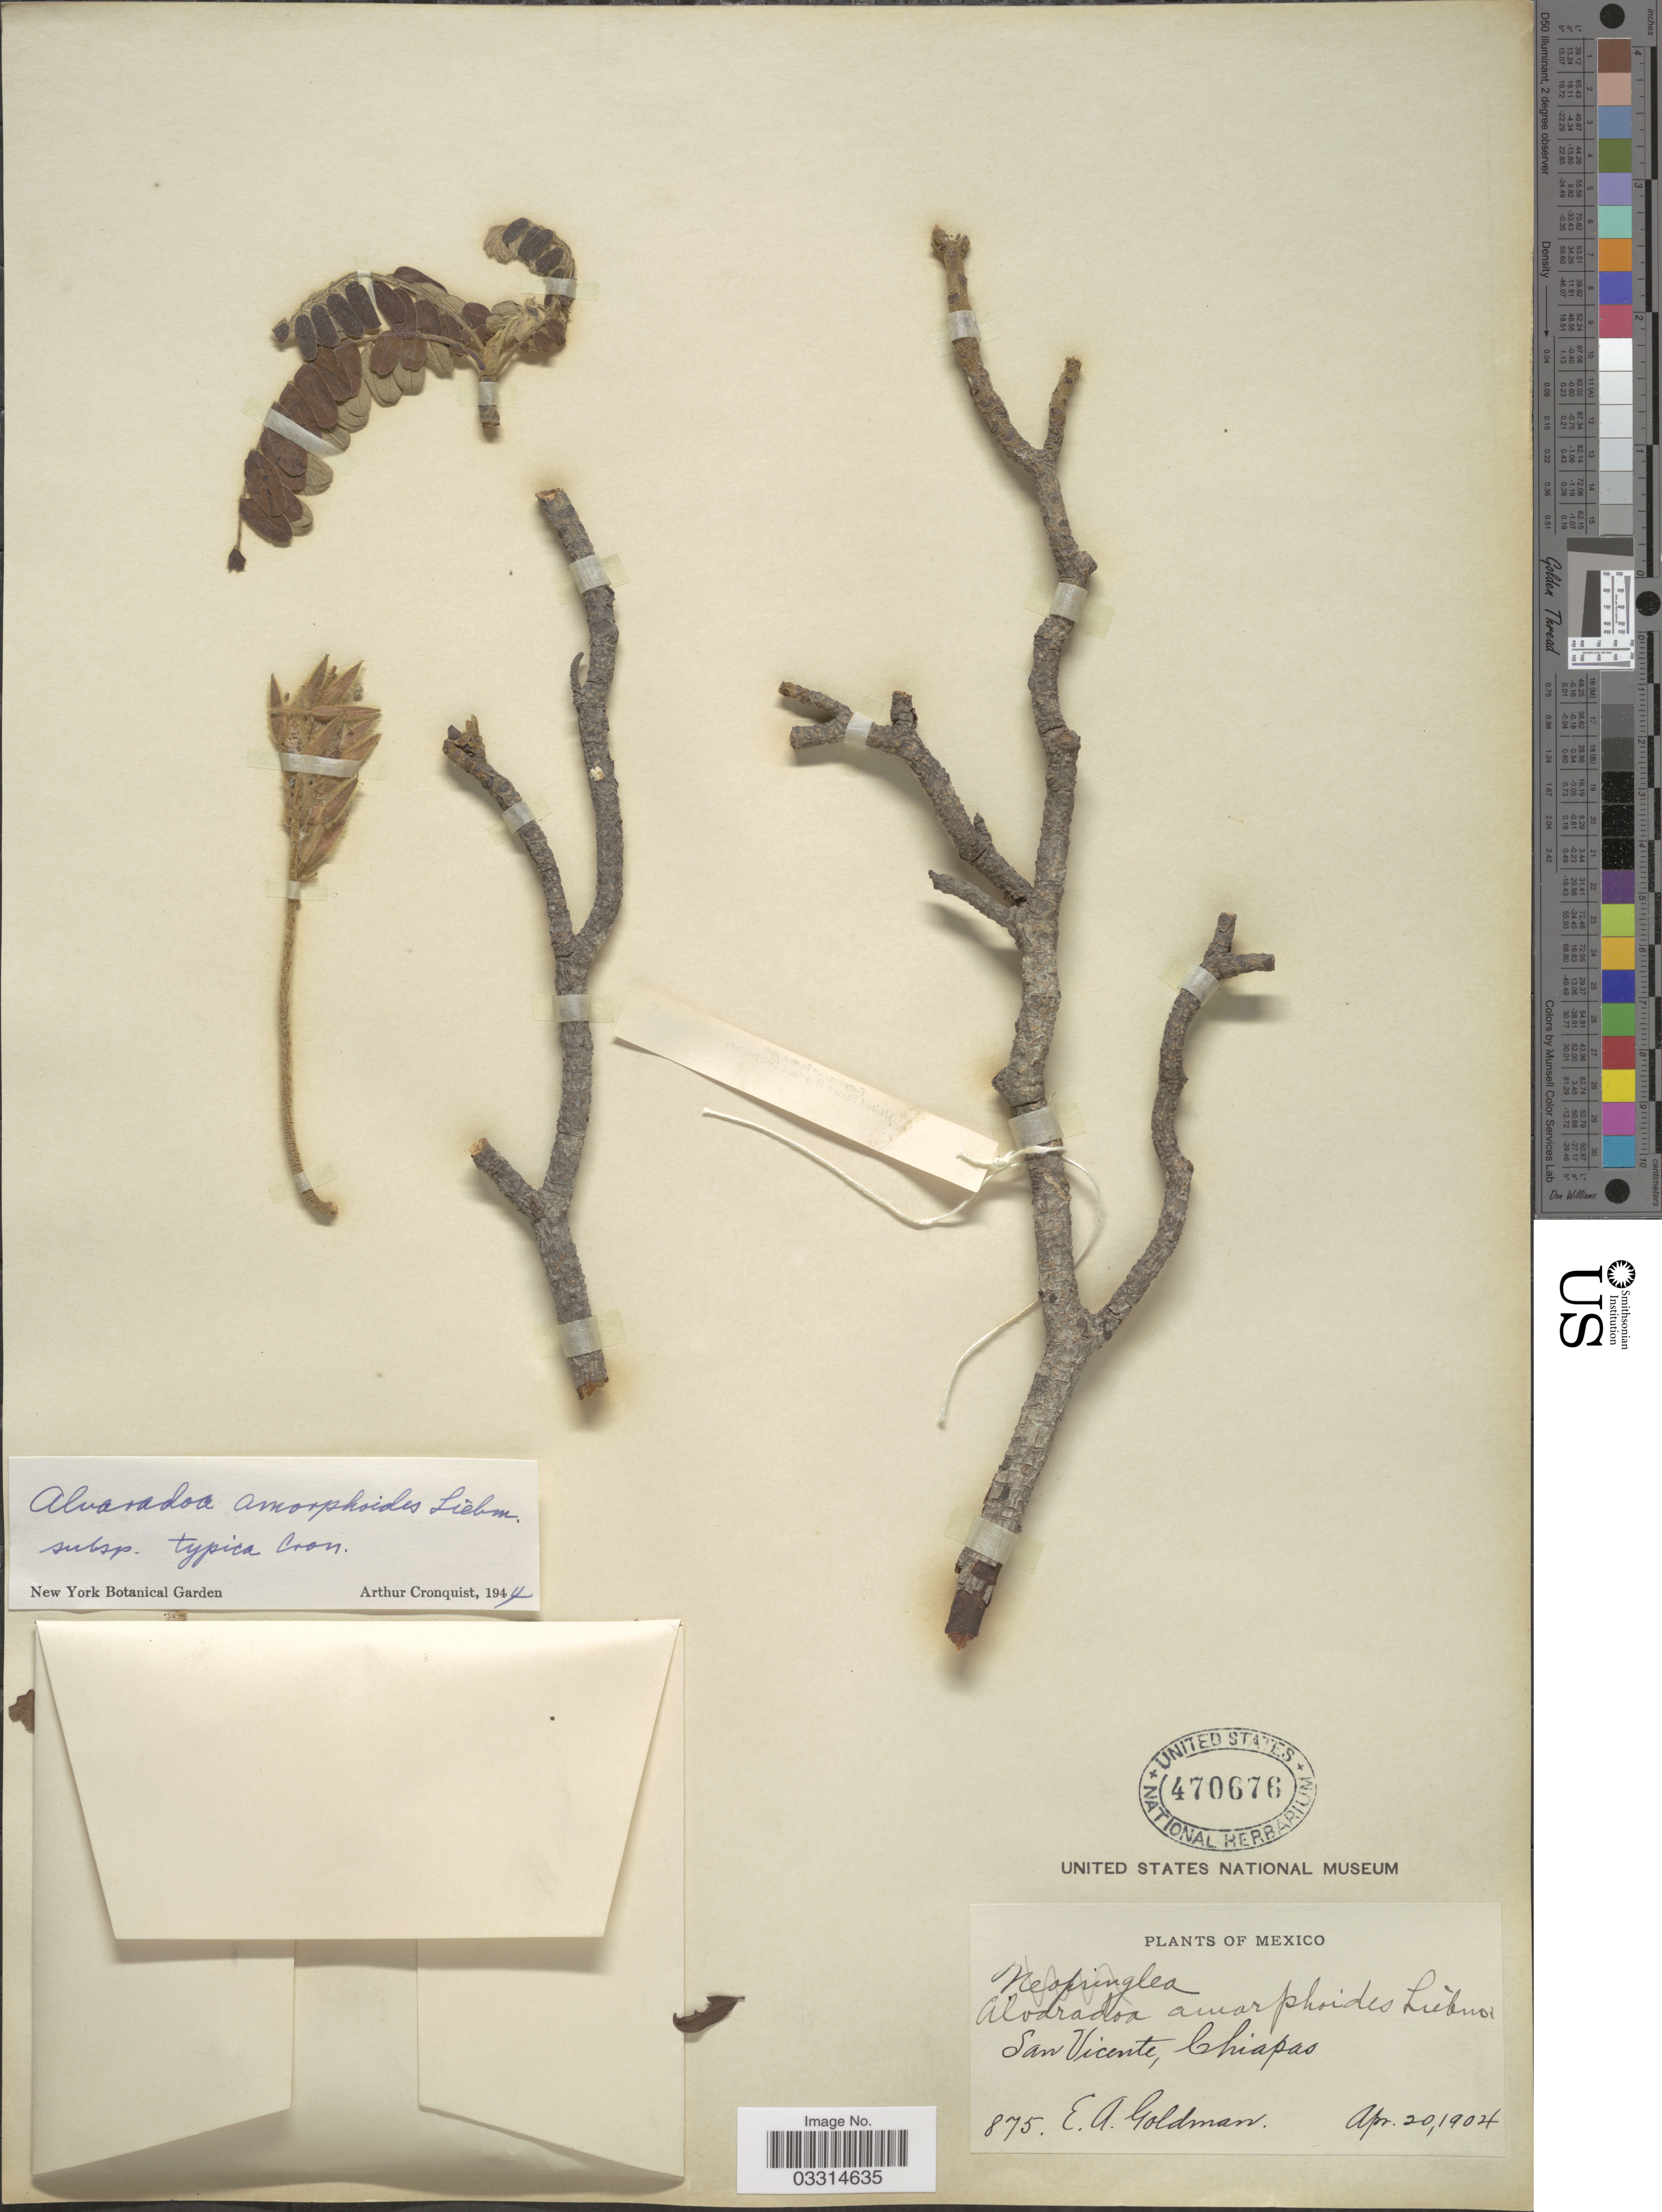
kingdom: Plantae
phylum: Tracheophyta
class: Magnoliopsida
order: Picramniales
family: Picramniaceae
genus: Alvaradoa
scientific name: Alvaradoa amorphoides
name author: Liebm.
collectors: E. A. Goldman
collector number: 875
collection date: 1904-04-20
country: Mexico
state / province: Chiapas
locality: San Vicente.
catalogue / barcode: US 470676